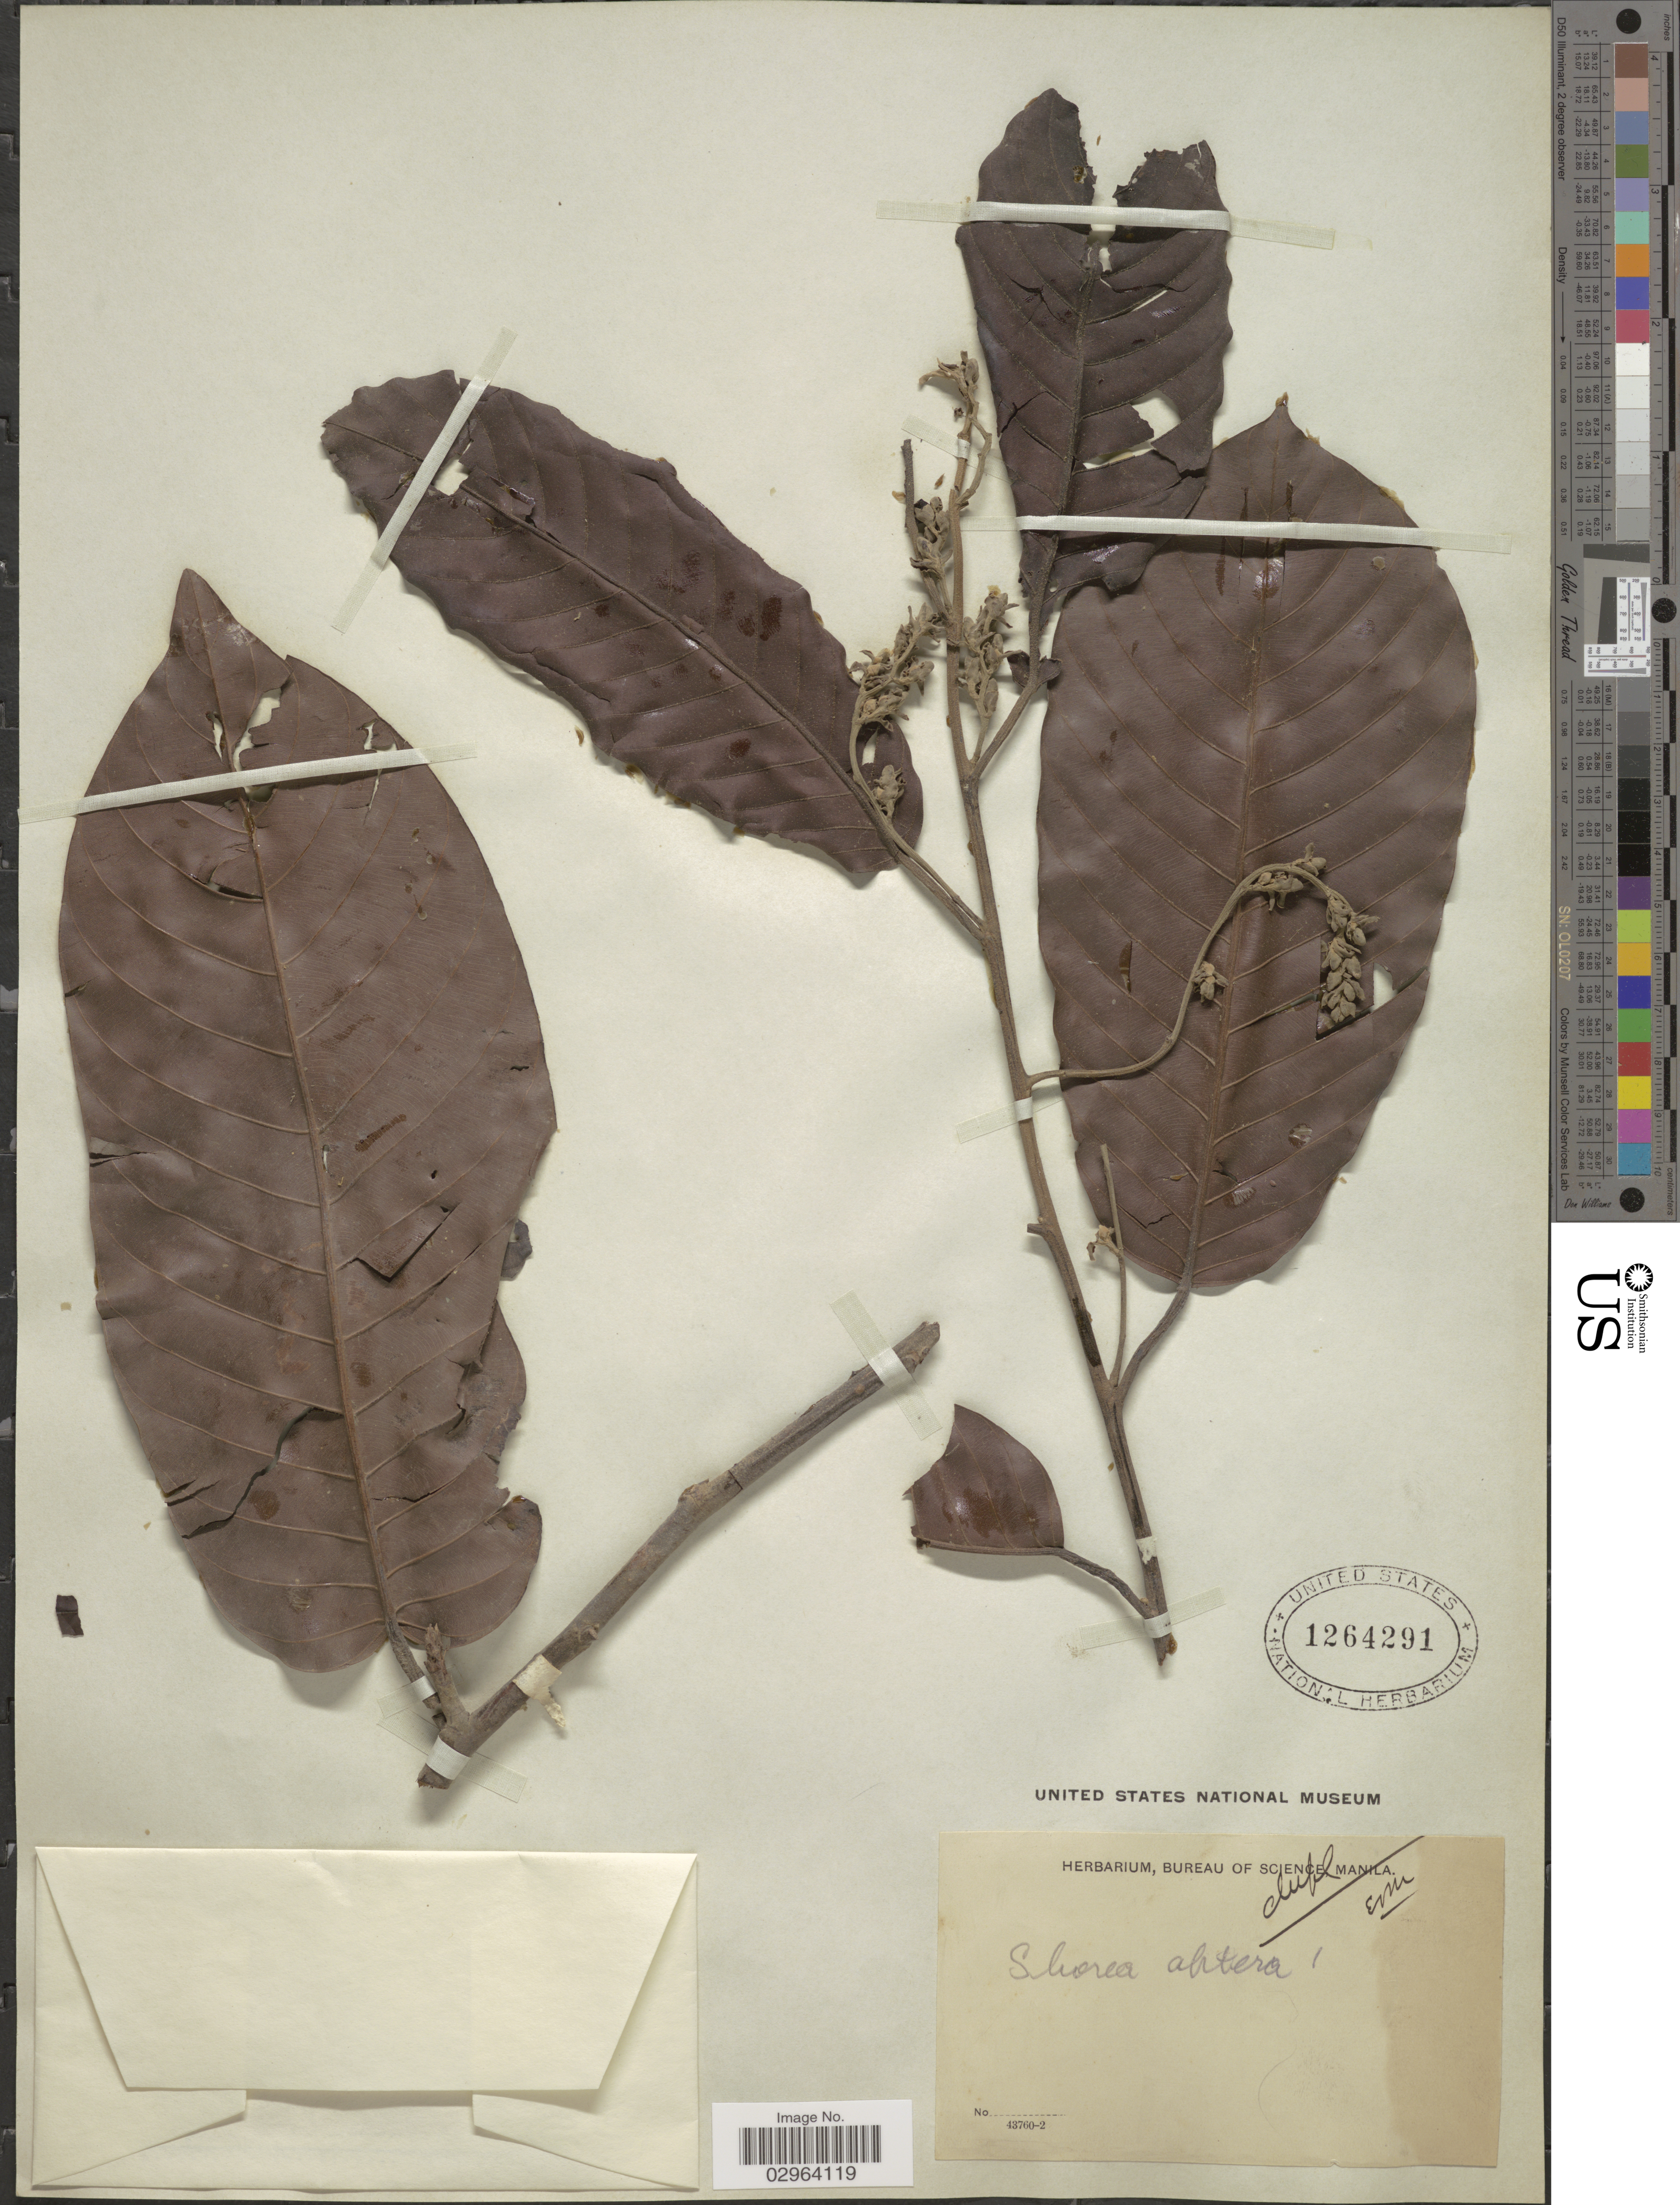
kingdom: Plantae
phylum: Tracheophyta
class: Magnoliopsida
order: Malvales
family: Dipterocarpaceae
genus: Rubroshorea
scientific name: Rubroshorea palembanica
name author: (Miq.) P.S. Ashton & J. Heck.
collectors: ex herb. Bureau of Science Manila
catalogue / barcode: US 1264291